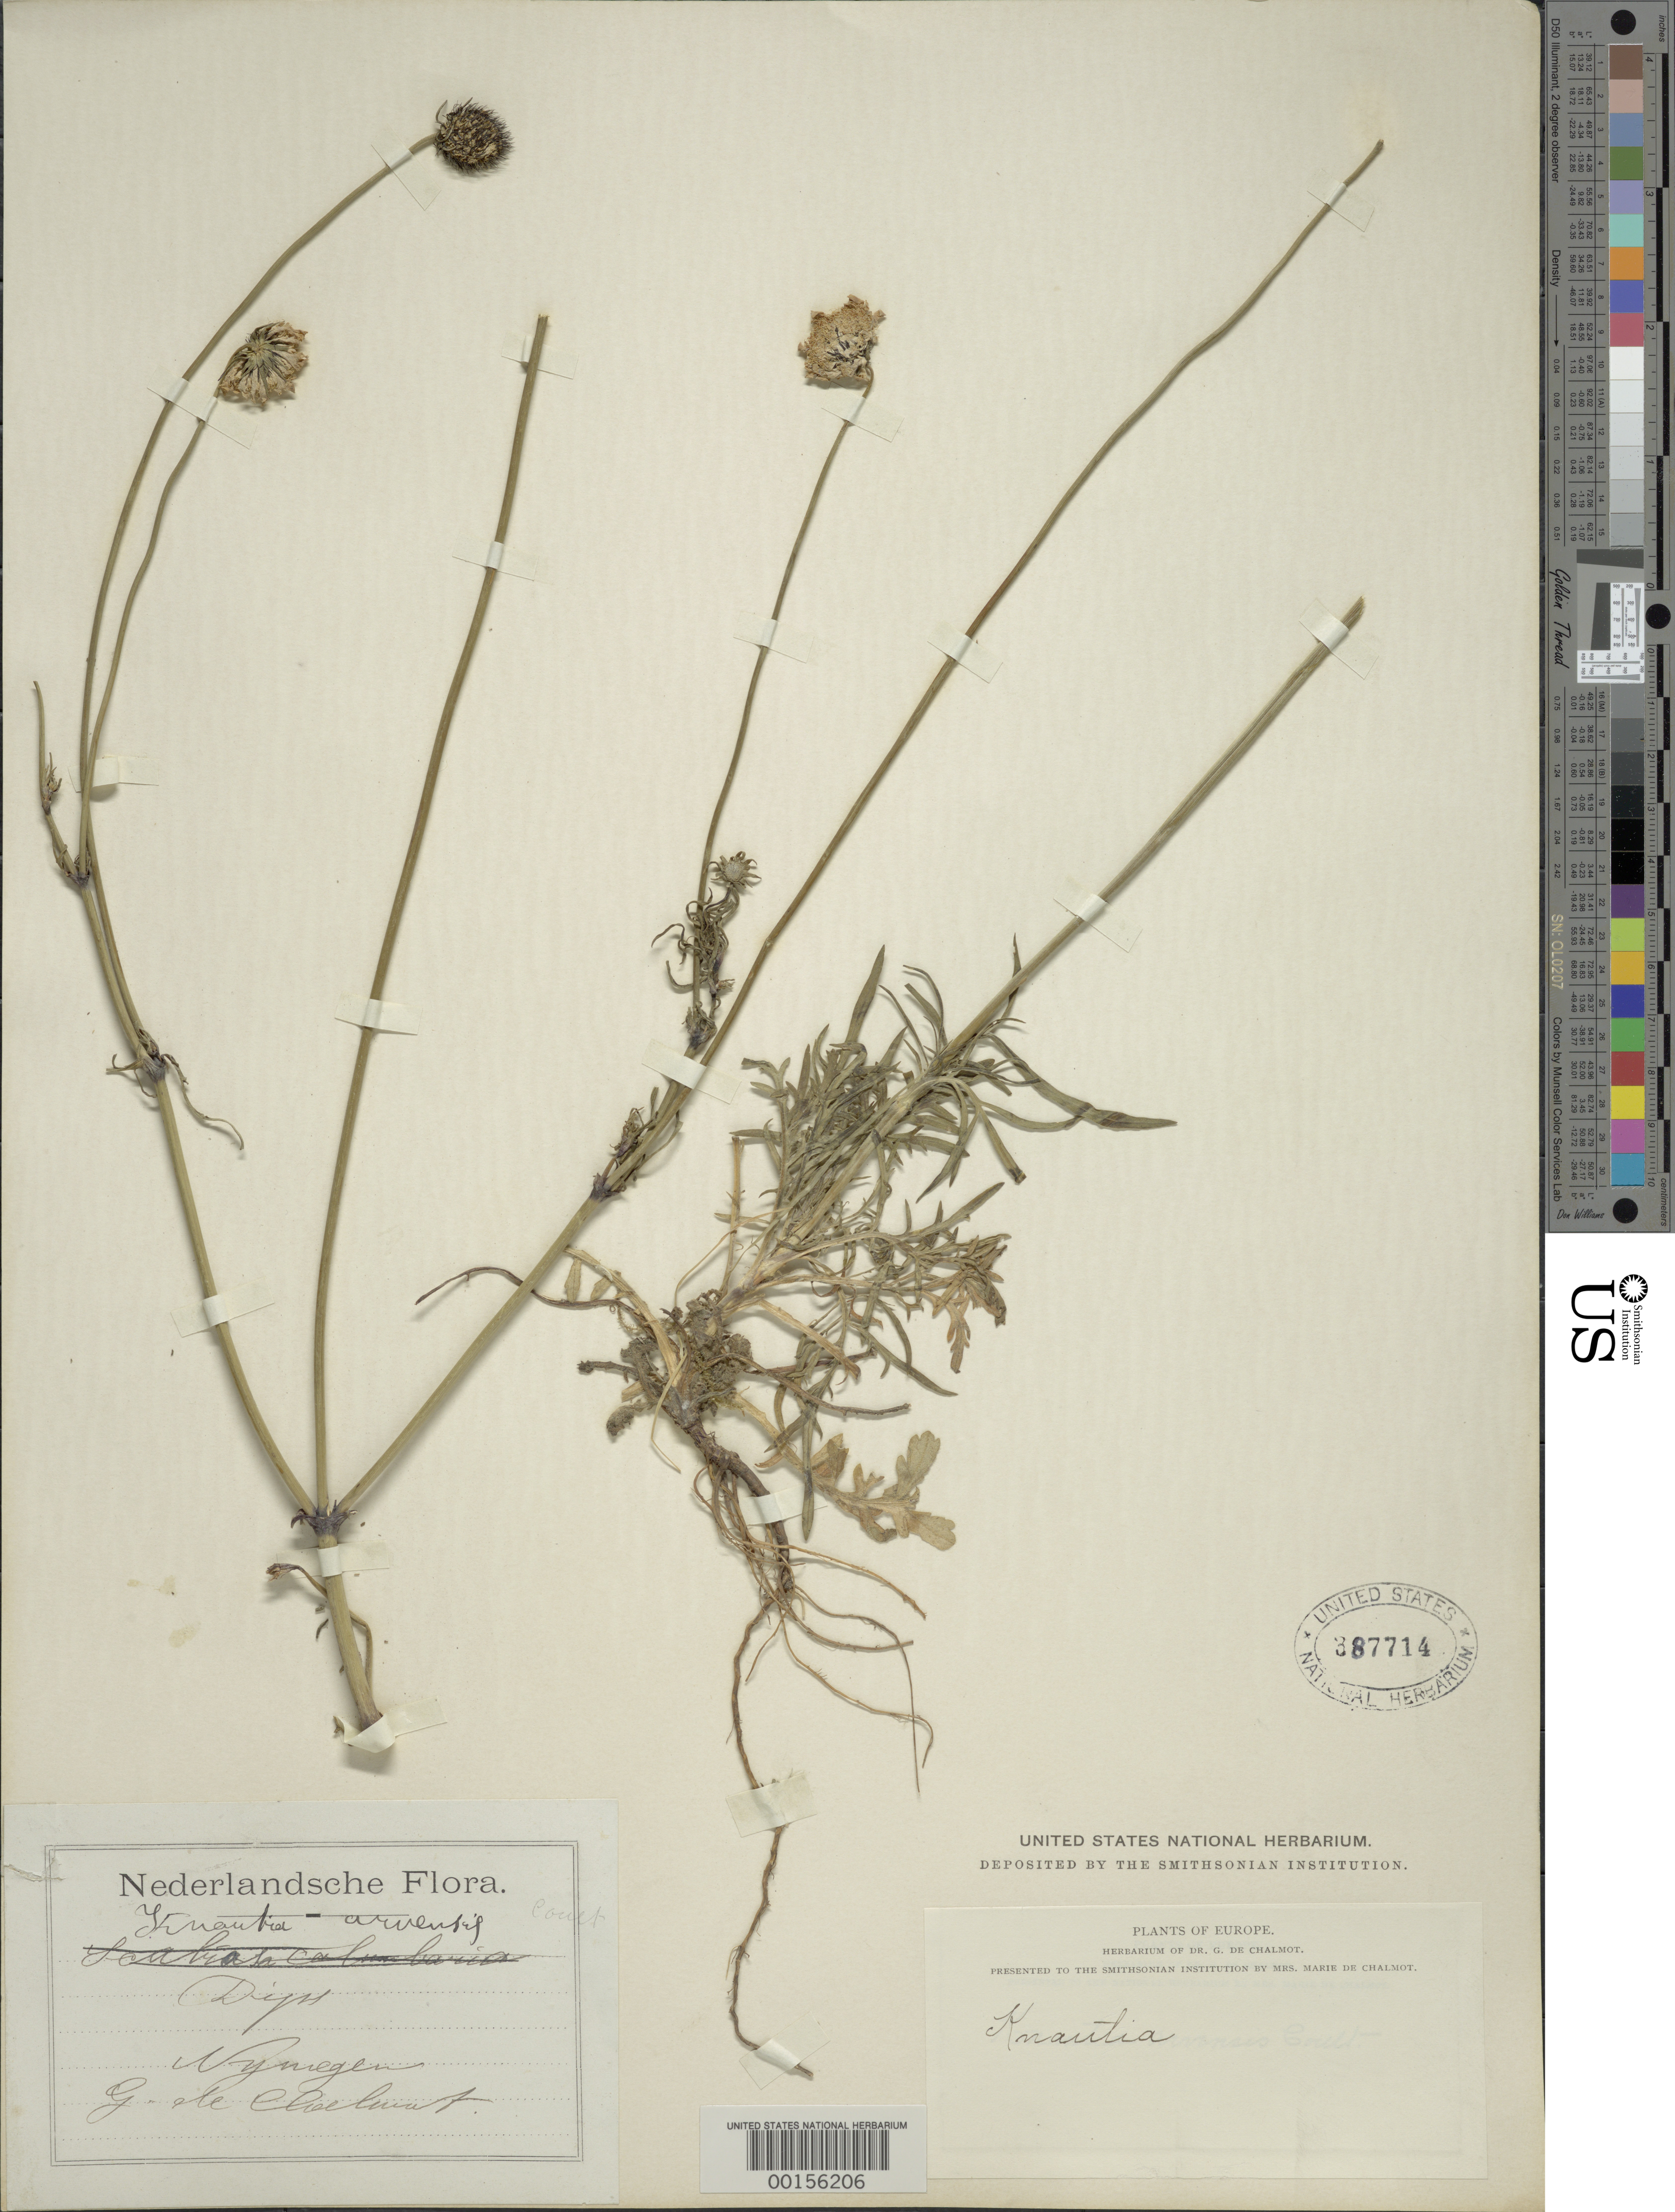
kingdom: Plantae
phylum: Tracheophyta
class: Magnoliopsida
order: Dipsacales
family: Caprifoliaceae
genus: Knautia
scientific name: Knautia arvensis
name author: (L.) Coult.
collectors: G. de Chalmot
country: Netherlands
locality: Nymegen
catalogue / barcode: US 387714